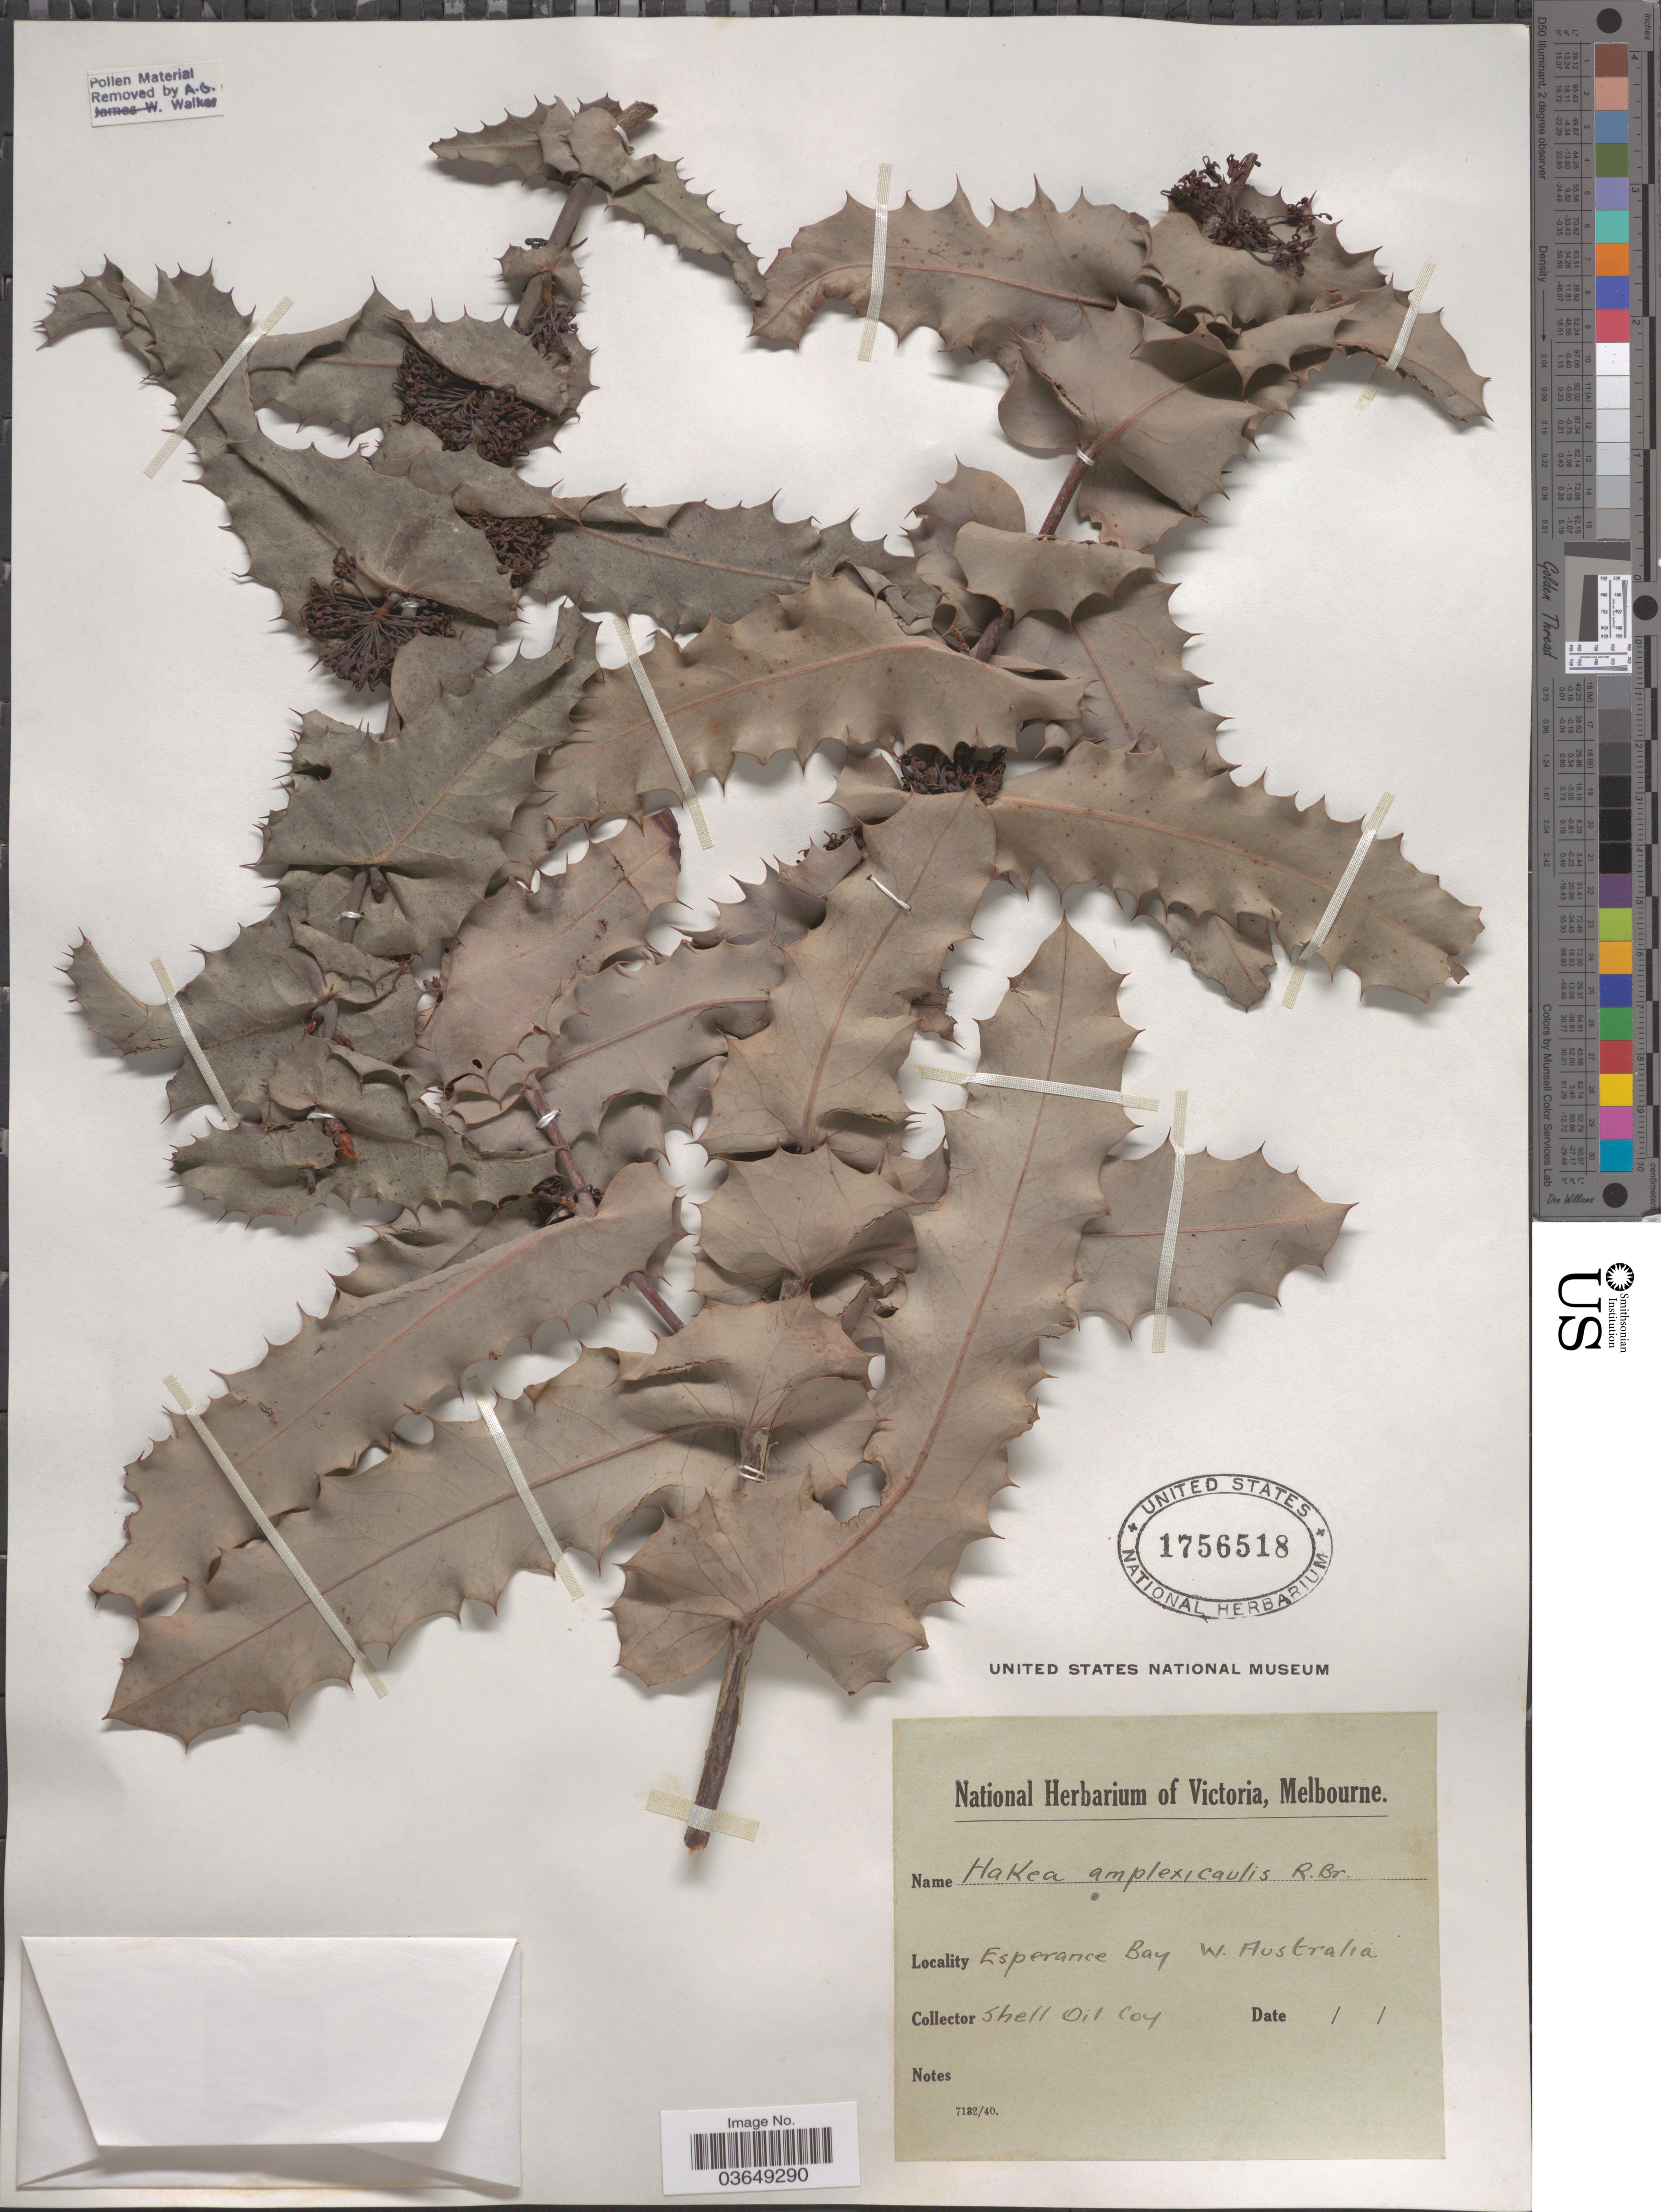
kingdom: Plantae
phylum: Tracheophyta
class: Magnoliopsida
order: Proteales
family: Proteaceae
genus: Hakea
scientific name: Hakea amplexicaulis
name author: R. Br.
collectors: Shell Oil Corp.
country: Australia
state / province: Western Australia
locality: Esperance Bay W. Australia.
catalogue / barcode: US 1756518